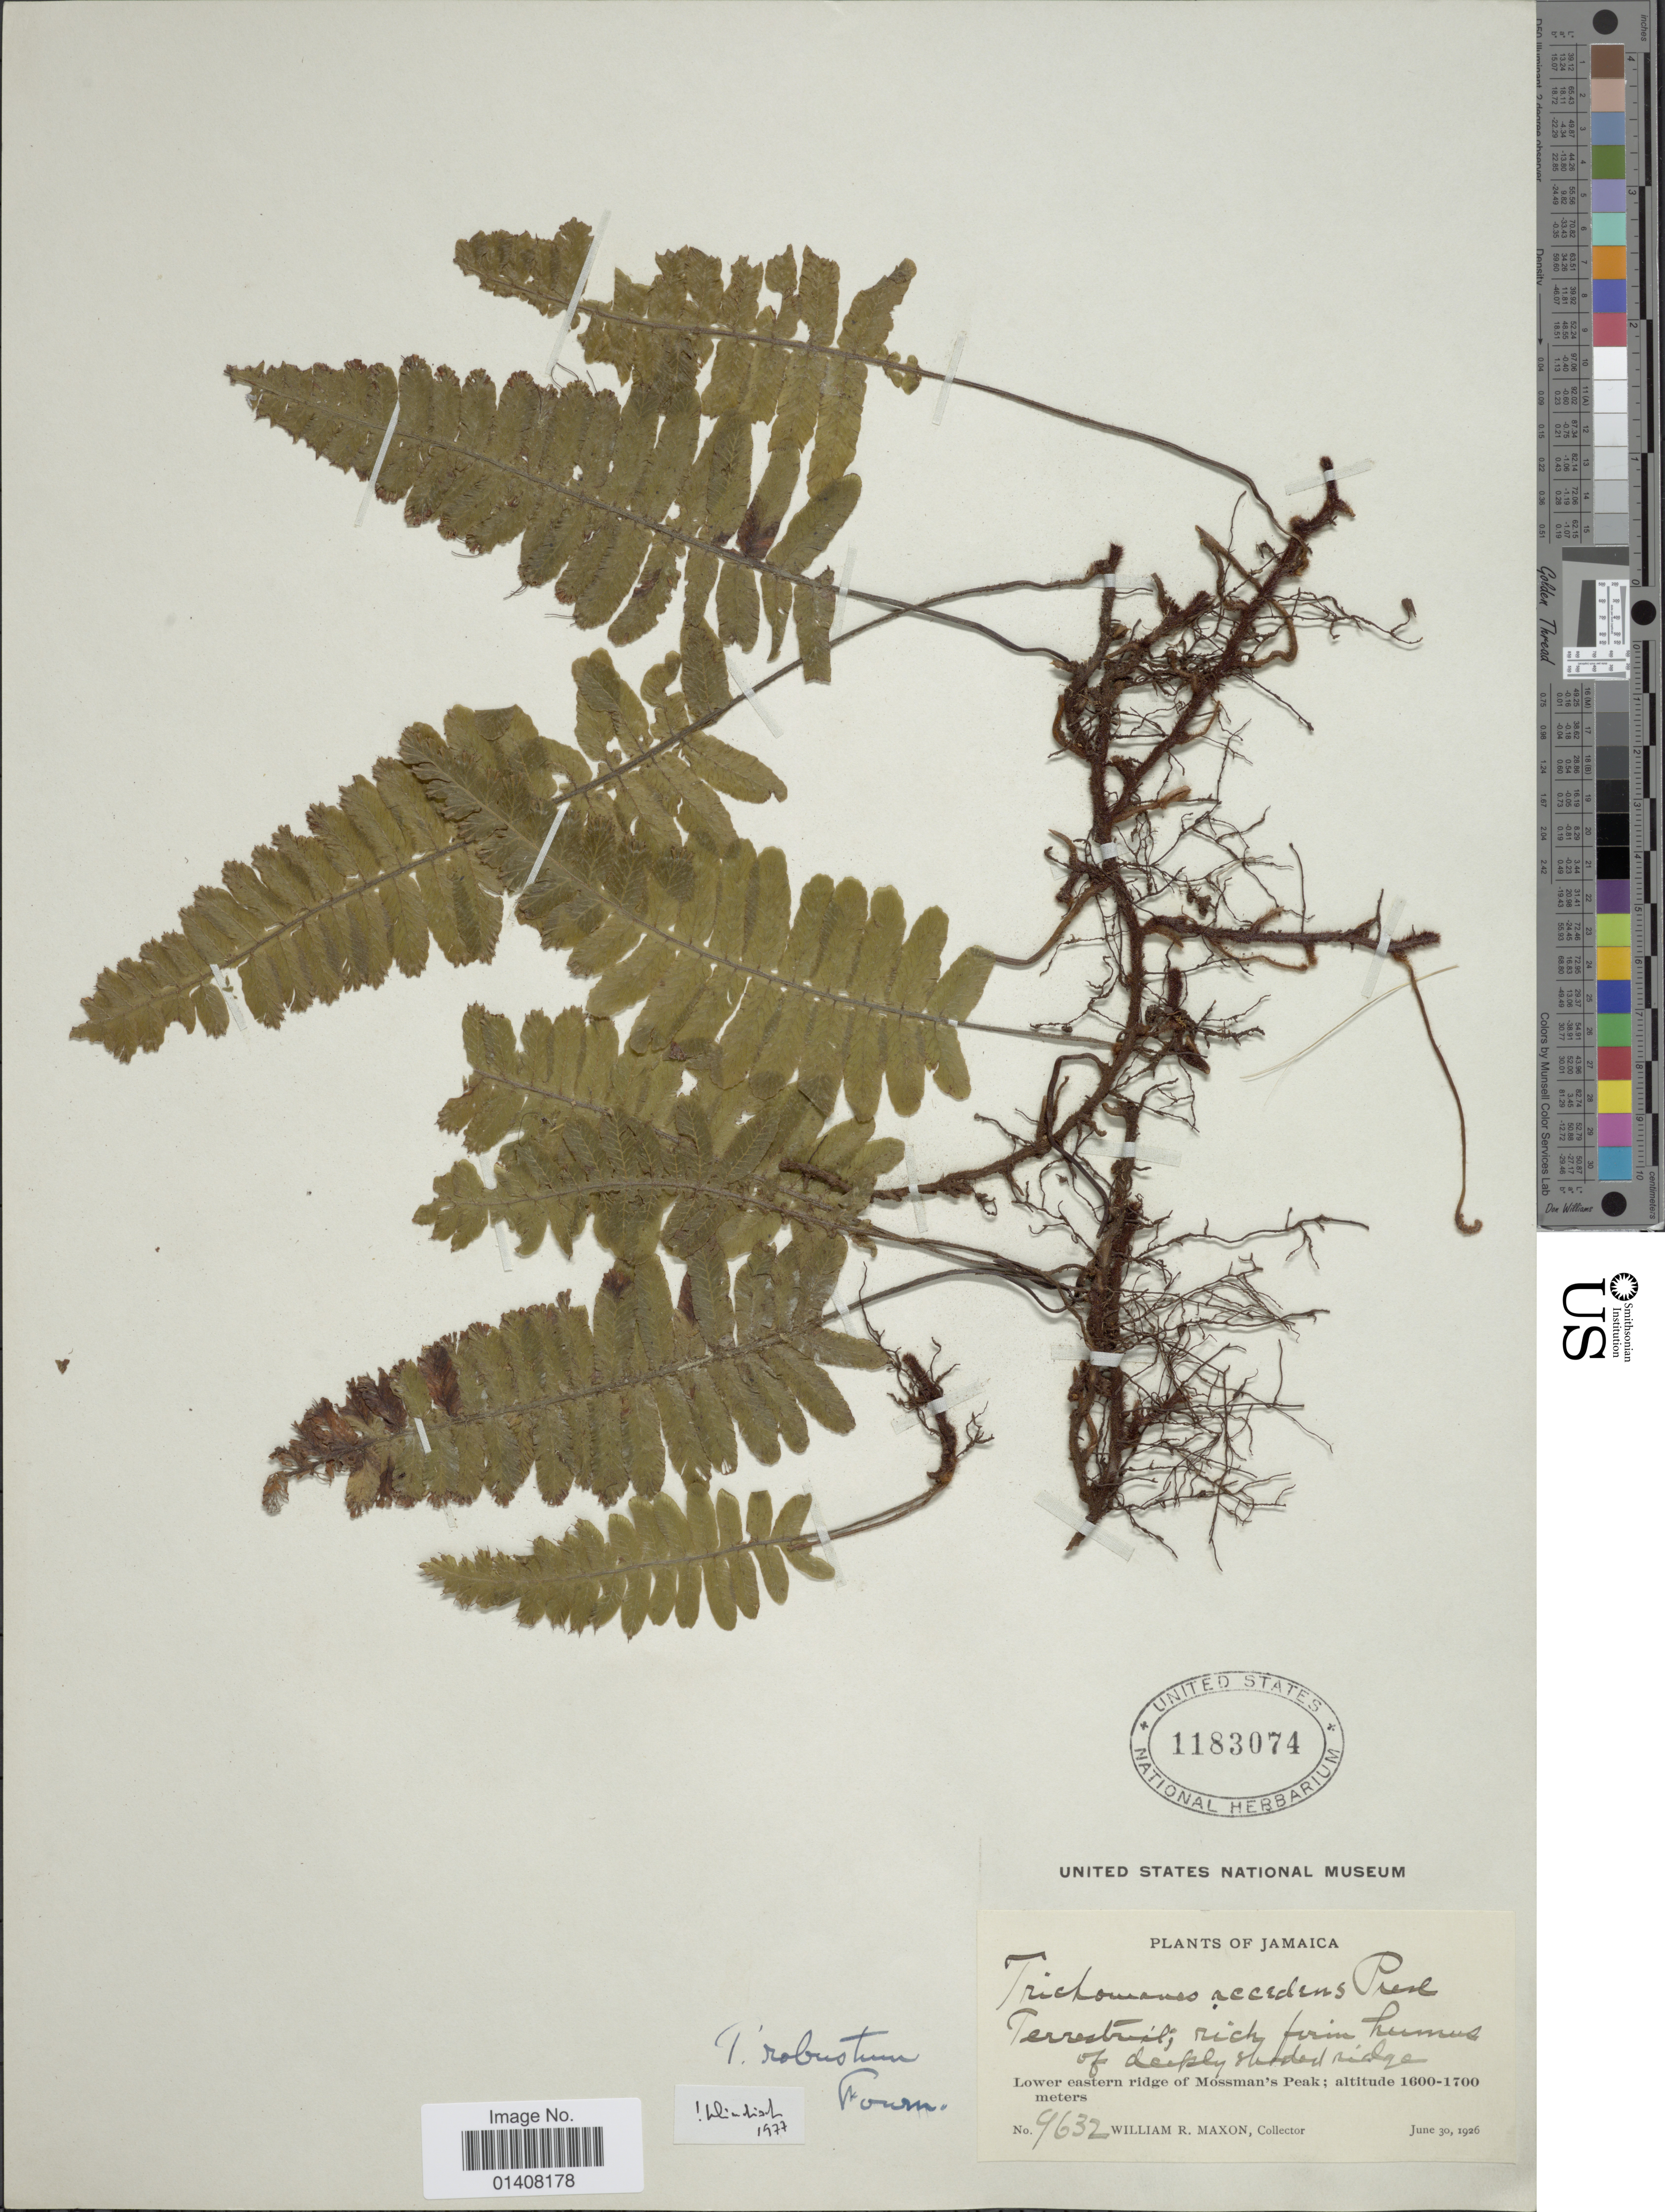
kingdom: Plantae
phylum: Tracheophyta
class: Polypodiopsida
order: Hymenophyllales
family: Hymenophyllaceae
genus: Trichomanes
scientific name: Trichomanes robustum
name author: E. Fourn.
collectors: W. R. Maxon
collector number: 9632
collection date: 1926-06-30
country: Jamaica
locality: Lower eastern ridge of Mossman's Peak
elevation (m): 1600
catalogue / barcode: US 1183074